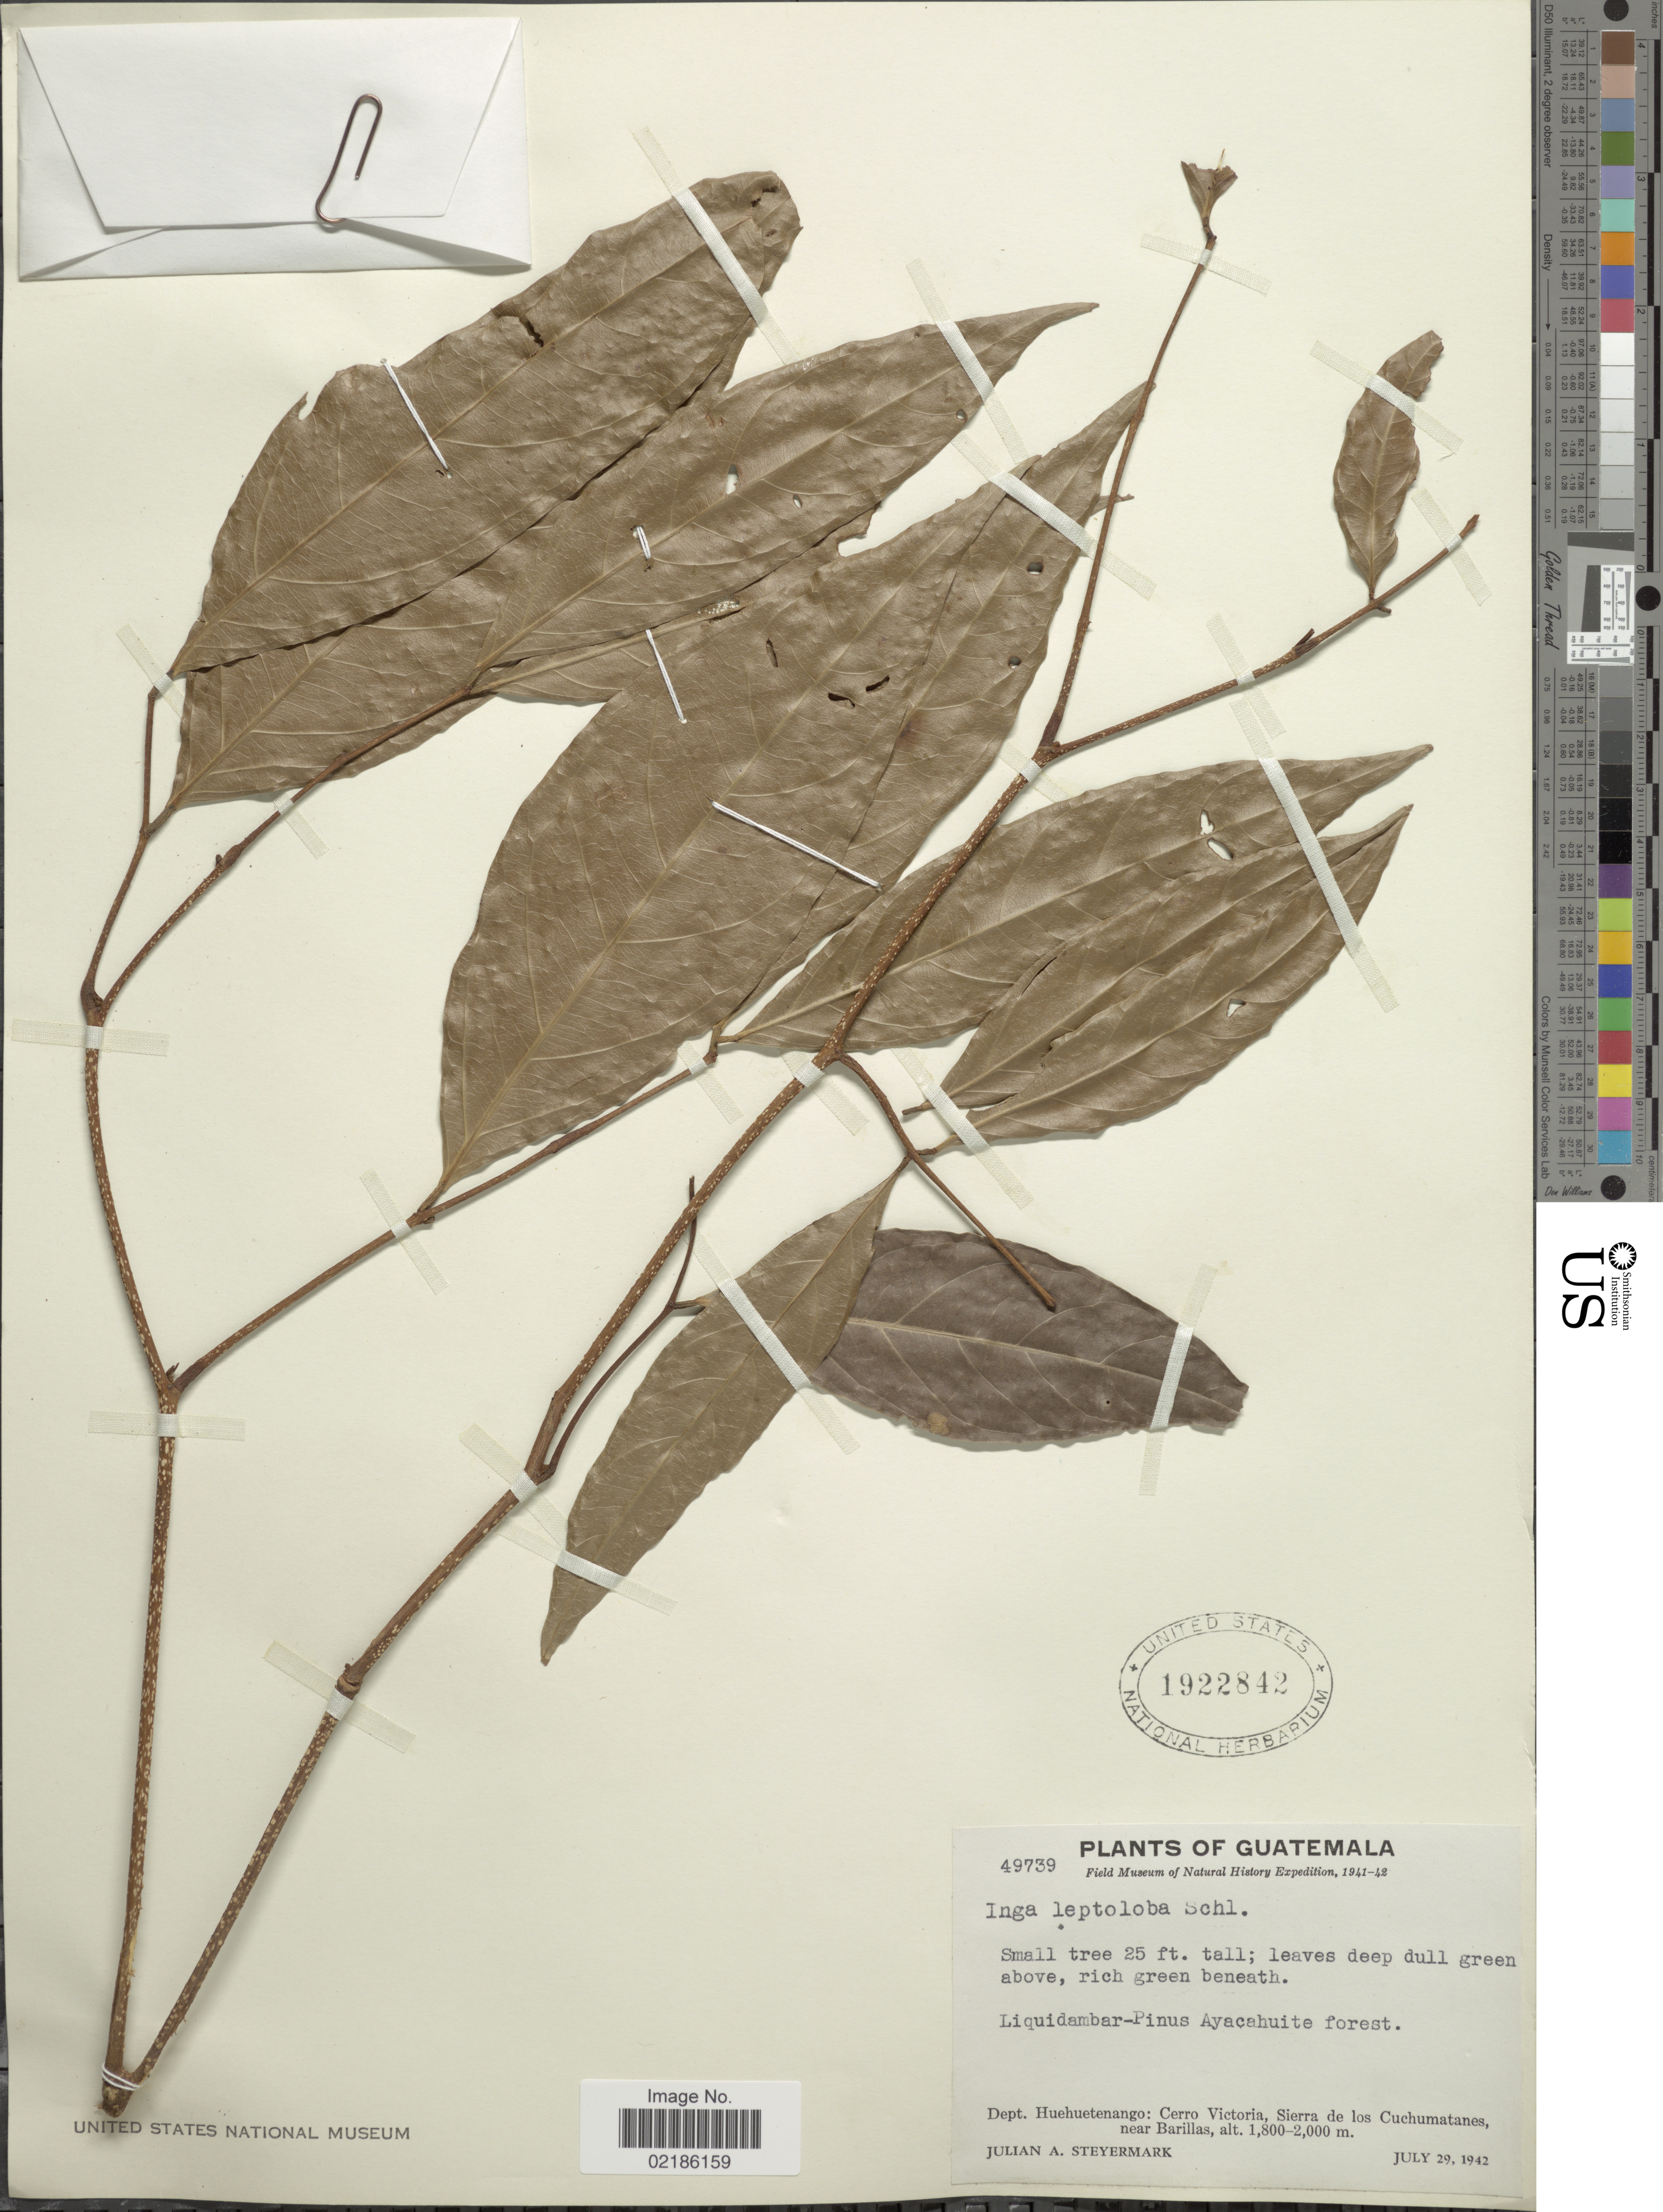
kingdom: Plantae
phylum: Tracheophyta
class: Magnoliopsida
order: Fabales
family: Fabaceae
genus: Inga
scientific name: Inga leptoloba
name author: Schltdl.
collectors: J. Steyermark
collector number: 49739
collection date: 1942-07-29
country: Guatemala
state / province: Huehuetenango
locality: Cerro Victoia, Sierra de los Cuchumatanes, near Barillas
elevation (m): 1800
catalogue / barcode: US 1922842